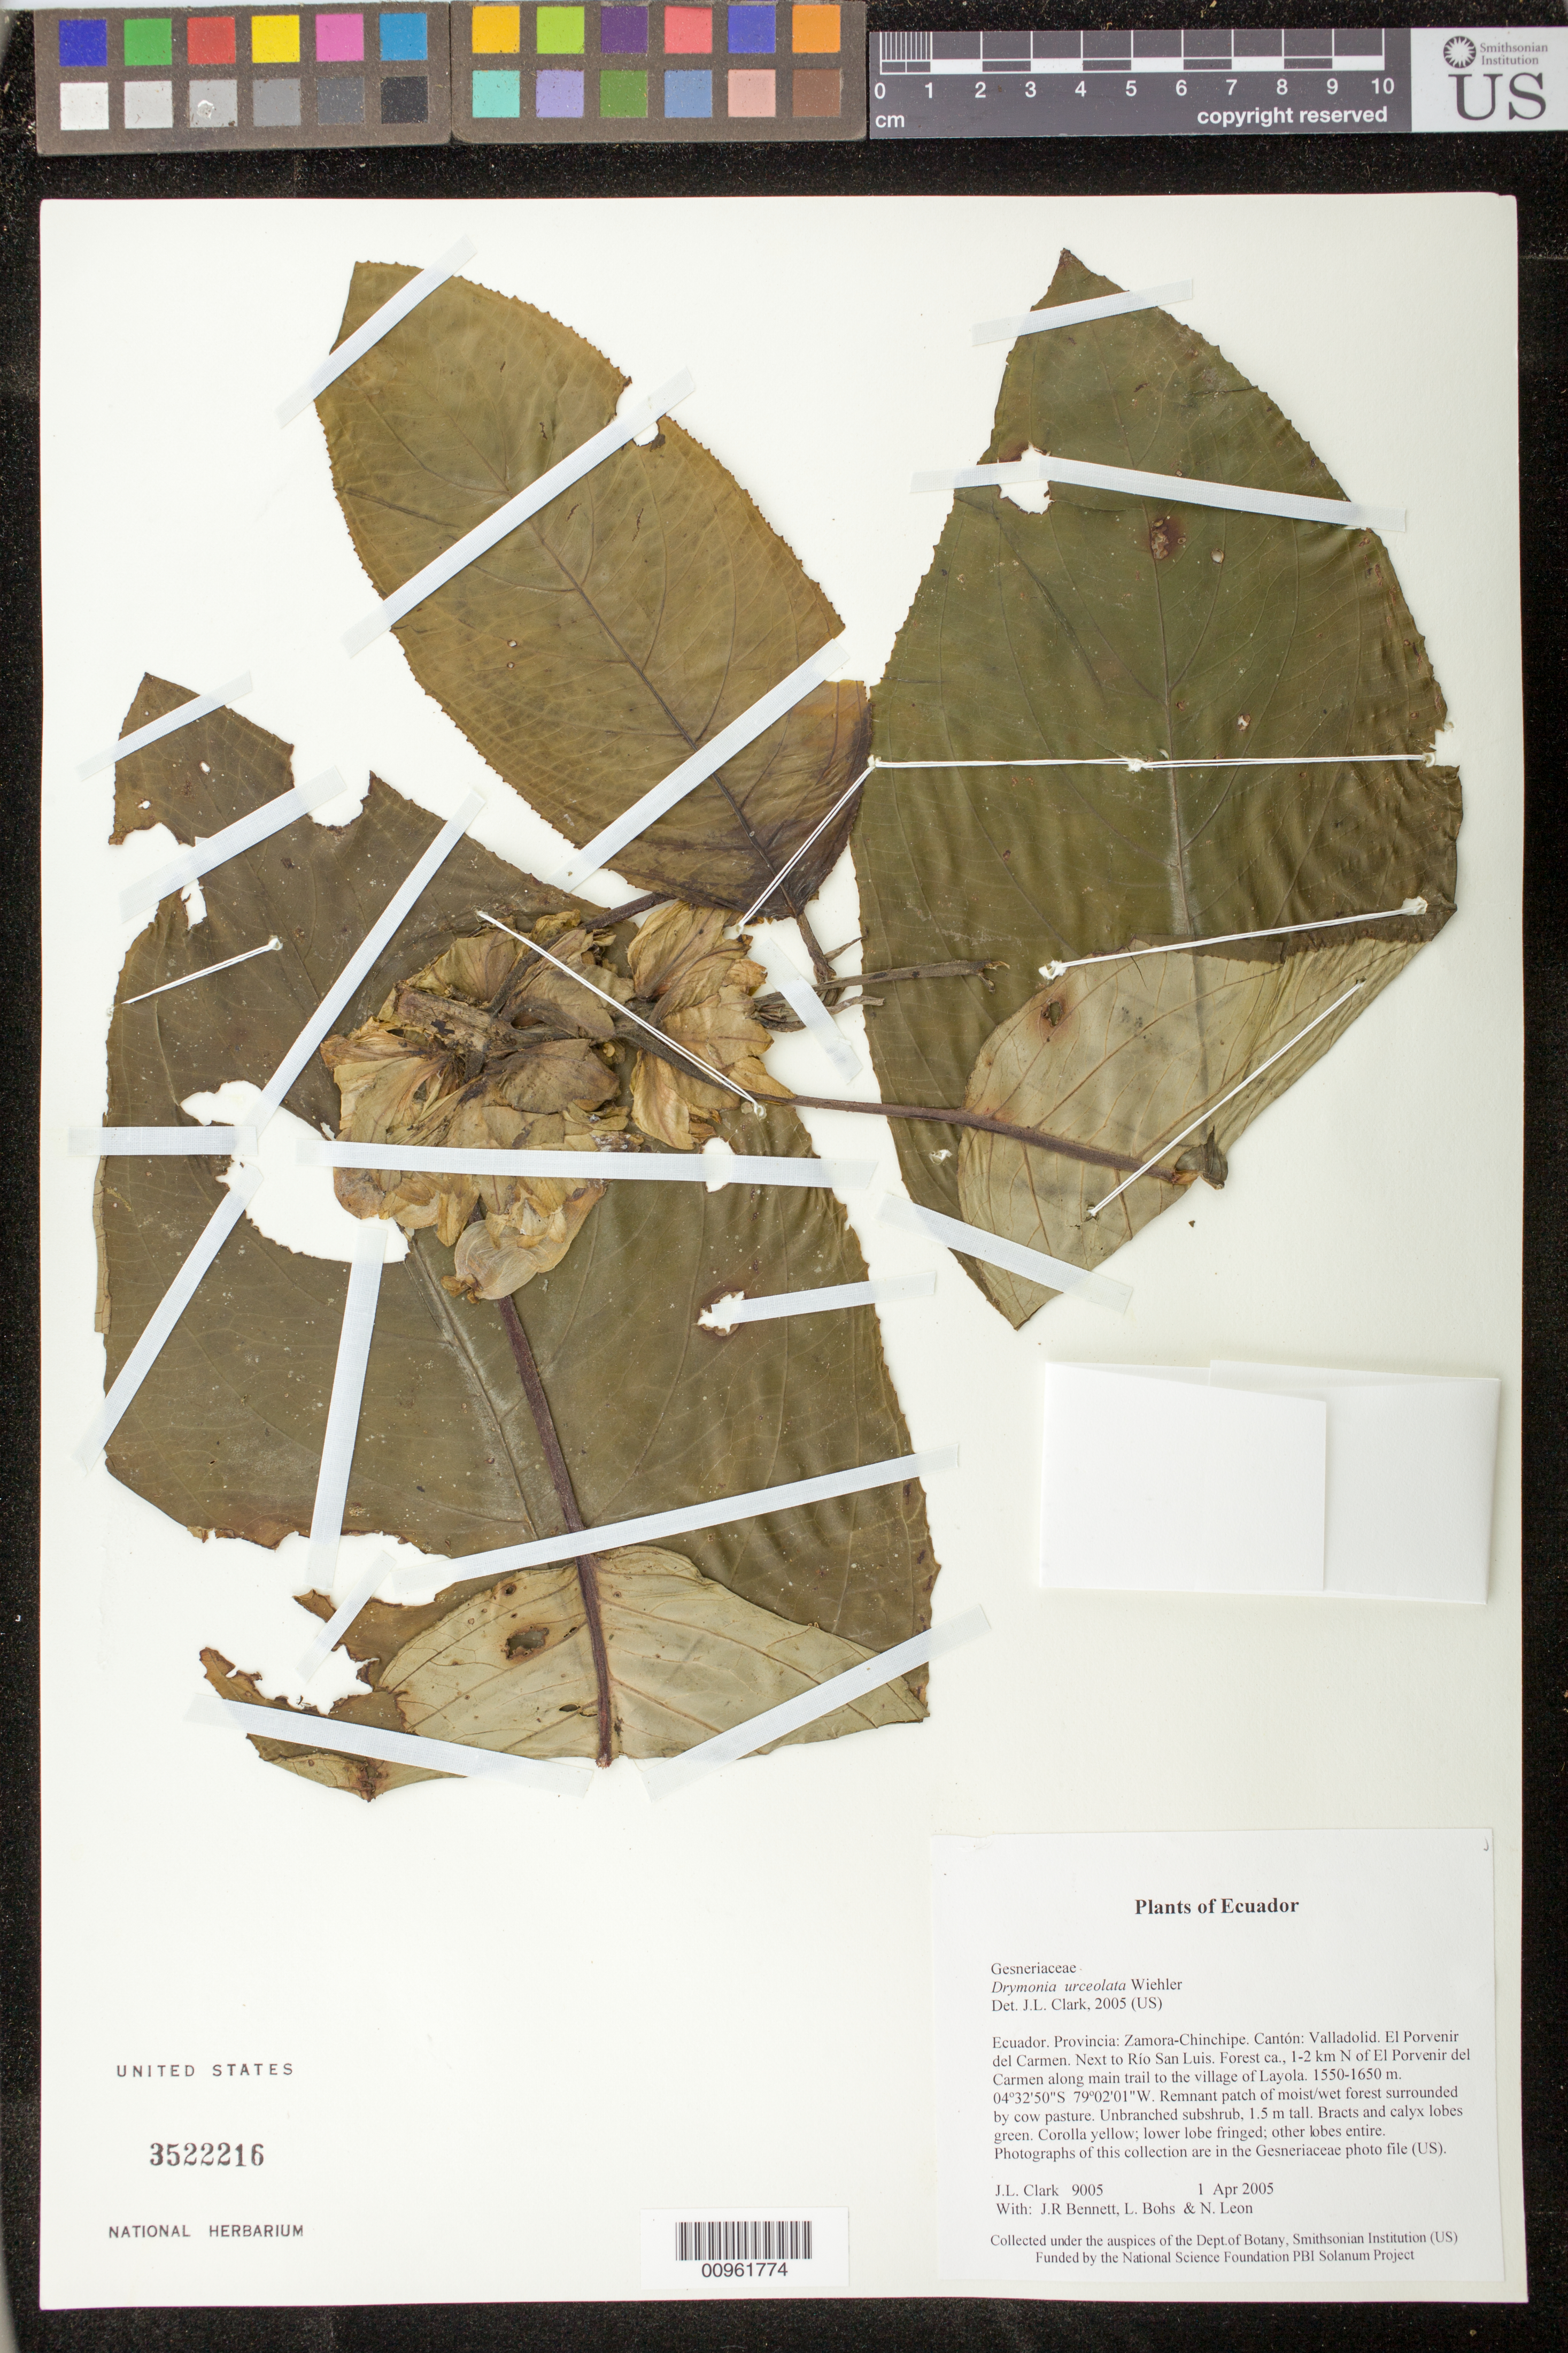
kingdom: Plantae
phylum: Tracheophyta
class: Magnoliopsida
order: Lamiales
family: Gesneriaceae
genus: Drymonia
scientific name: Drymonia urceolata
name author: Wiehler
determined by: Clark, J. L., (SEL), The Marie Selby Botanical Garden (UNITED STATES)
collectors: J. L. Clark, J. R. Bennett, L. A. Bohs & N. Leon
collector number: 9005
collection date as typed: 01 Apr 2005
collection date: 2005-04-01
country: Ecuador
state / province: Zamora-Chinchipe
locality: Valladolid. El Porvenir del Carmen. Next to Río San Luis. Forest ca., 1-2 km N of El Porvenir del Carmen along main trail to the village of Layola.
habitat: Remnant patch of moist/wet forest surrounded by cow pasture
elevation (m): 1550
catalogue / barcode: US 3522216